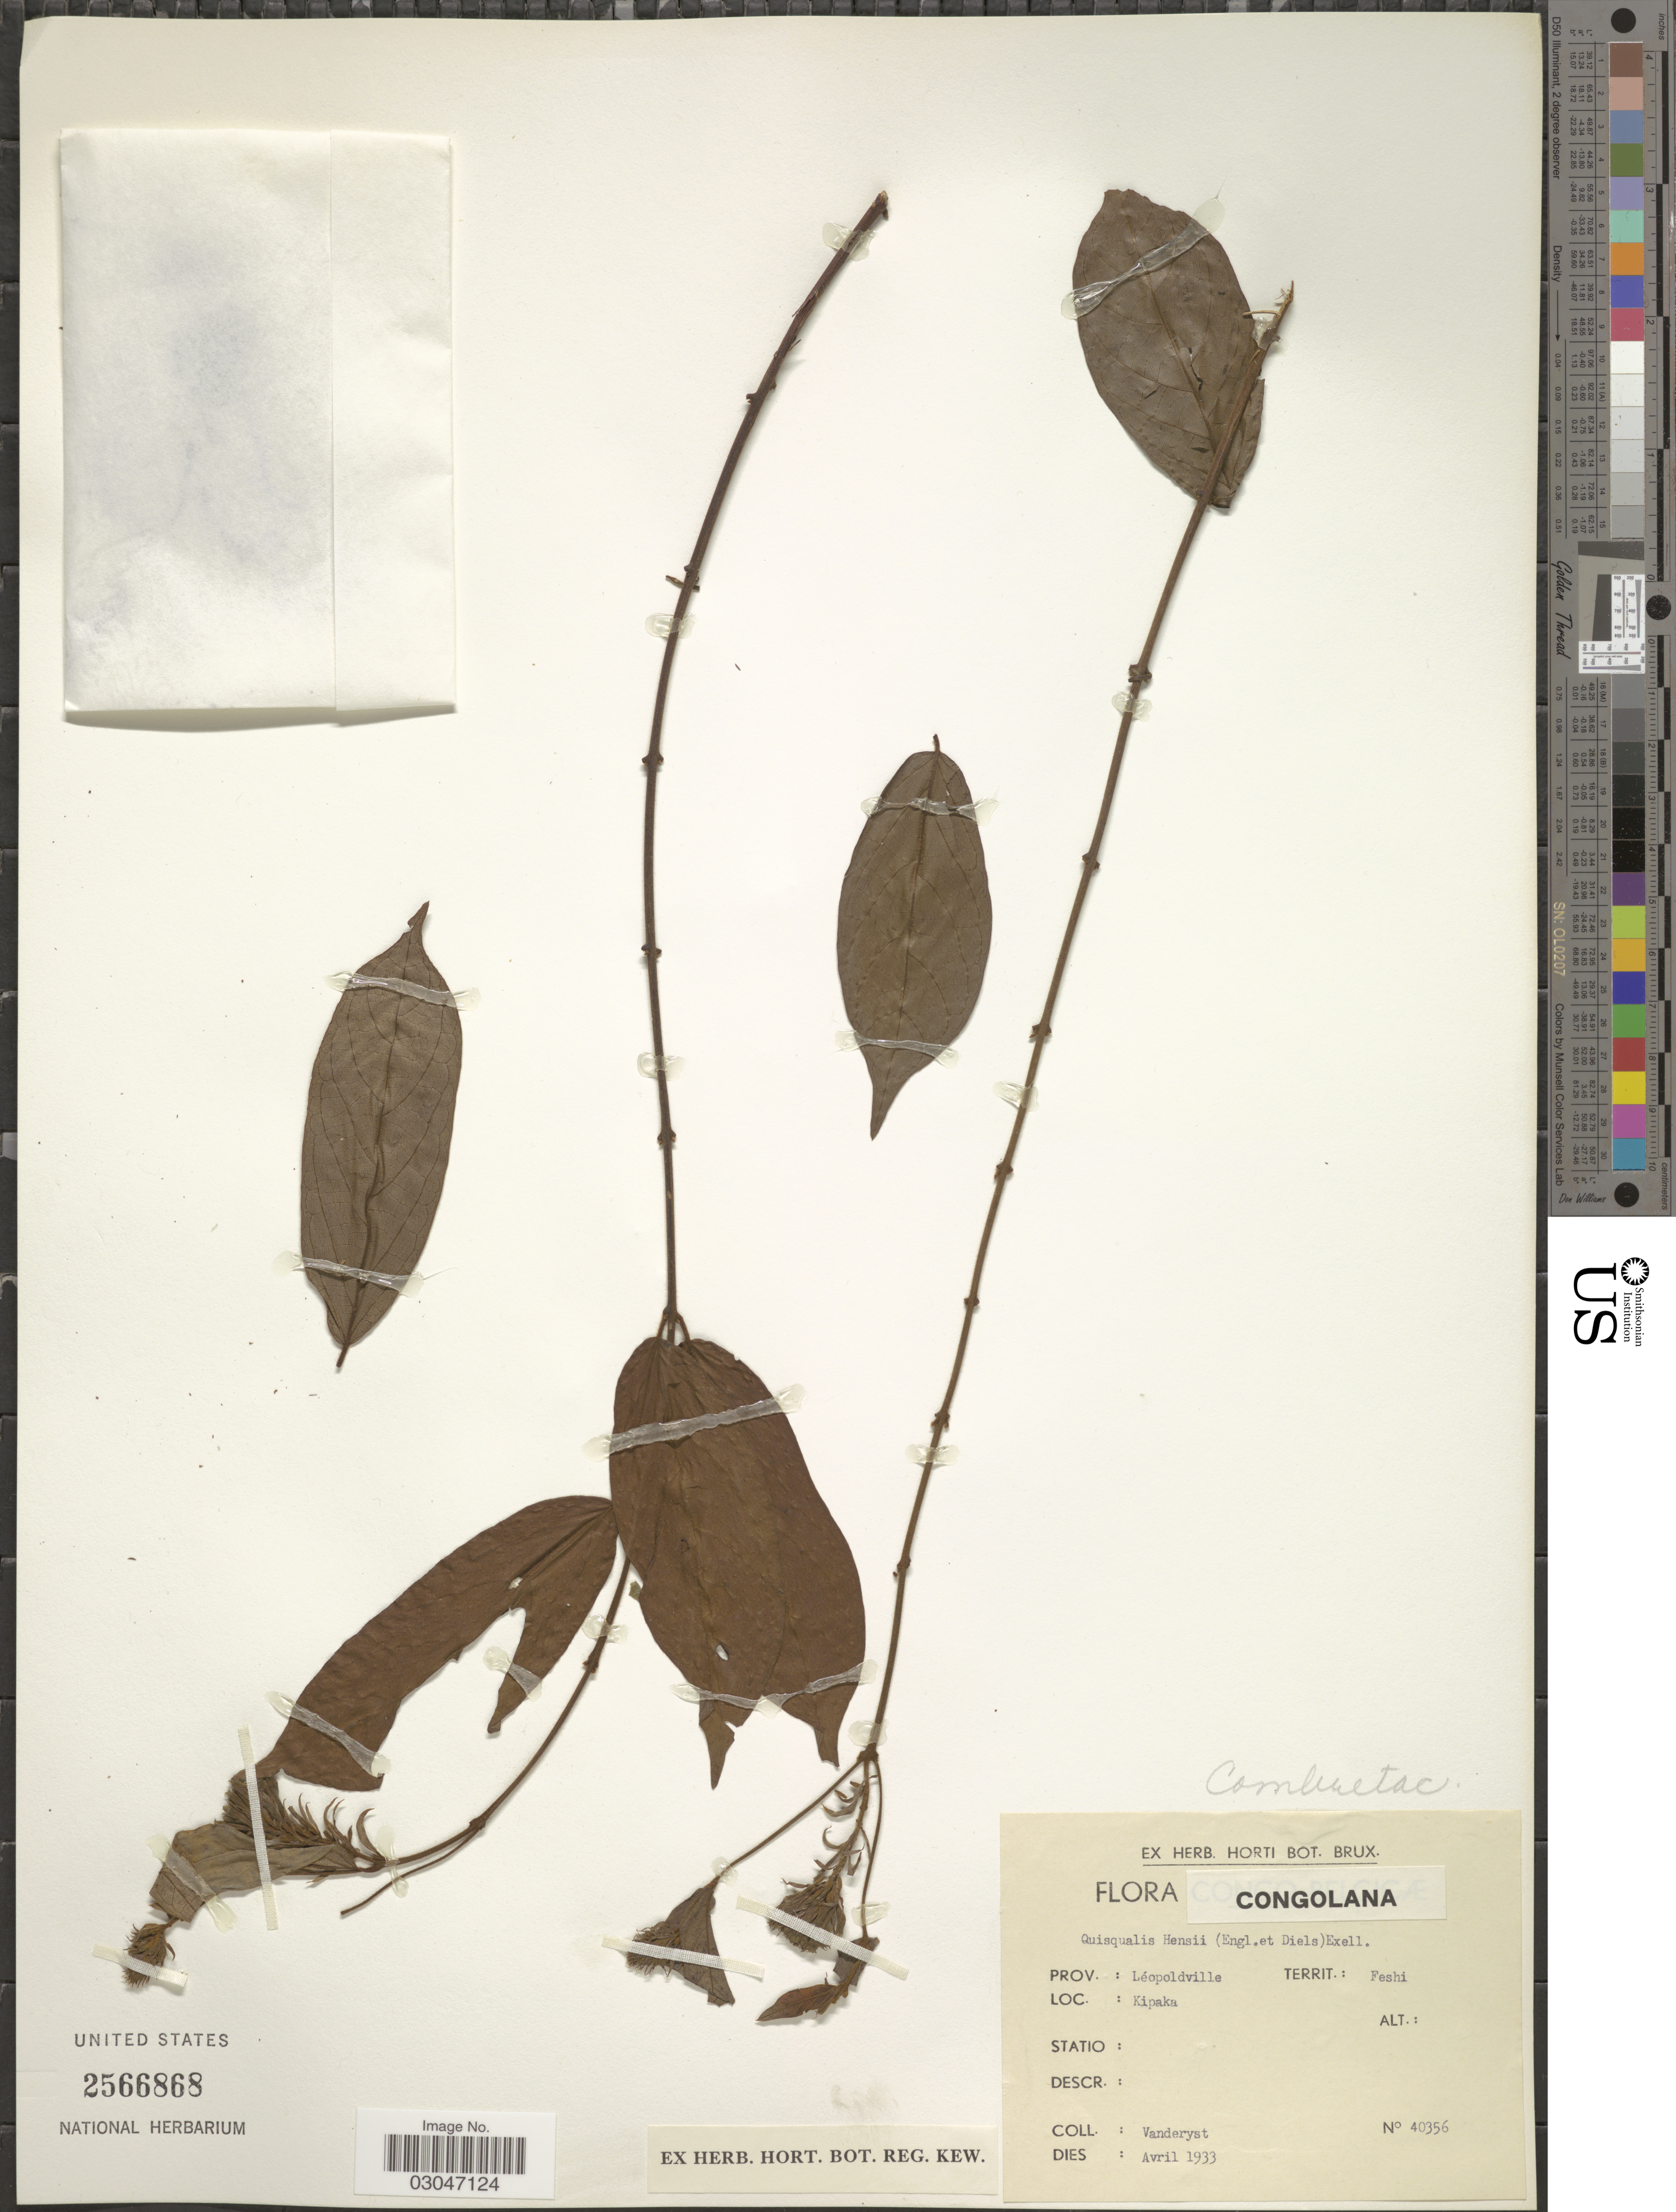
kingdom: Plantae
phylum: Tracheophyta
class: Magnoliopsida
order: Myrtales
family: Combretaceae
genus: Combretum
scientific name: Combretum hensii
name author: Engl. & Diels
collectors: Vanderyst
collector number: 40356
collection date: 1933-04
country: Congo, Democratic Republic of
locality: Congolana, Prov.: Léopoldville, Territ.: Feshi, Kipaka.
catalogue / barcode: US 2566868